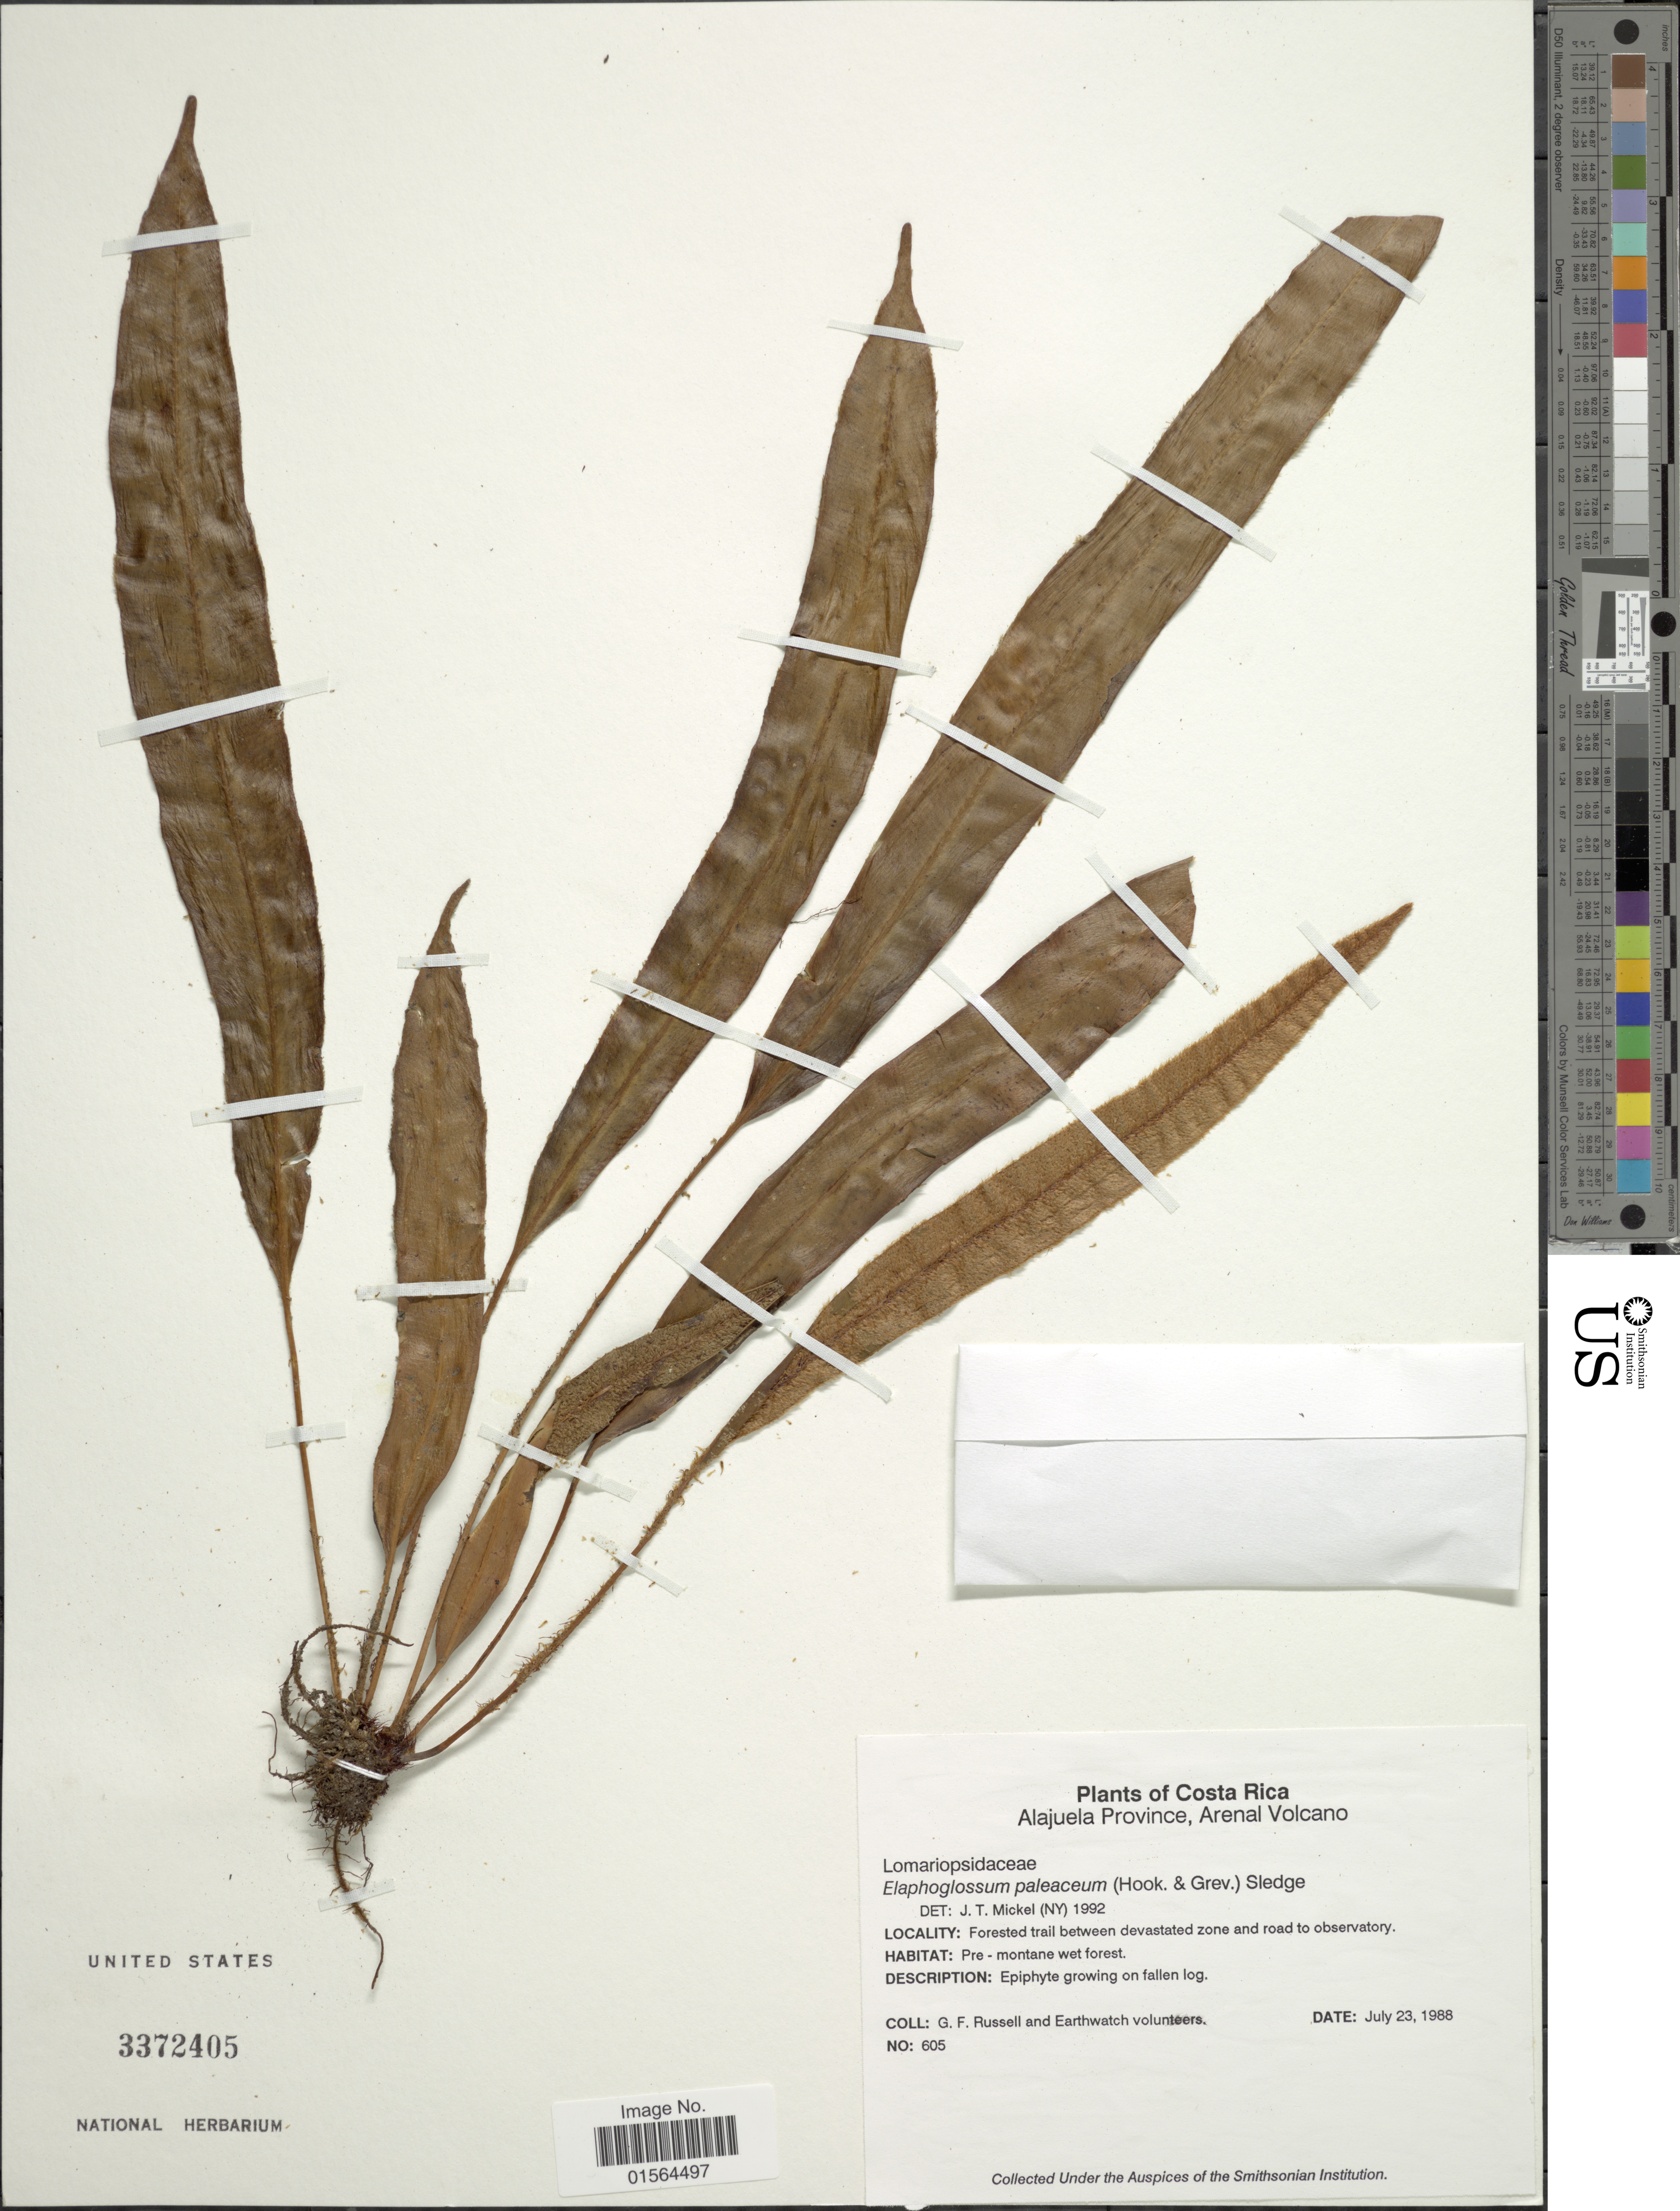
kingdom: Plantae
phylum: Tracheophyta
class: Polypodiopsida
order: Polypodiales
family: Dryopteridaceae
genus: Elaphoglossum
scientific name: Elaphoglossum paleaceum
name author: (Hook. & Grev.) Sledge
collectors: G. Russell & Earthwatch Volunteers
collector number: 605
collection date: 1988-07-23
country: Costa Rica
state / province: Alajuela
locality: Alajuela Province, Arenal Volcano, forested trail between devastated zone and road to observatory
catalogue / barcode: US 3372405